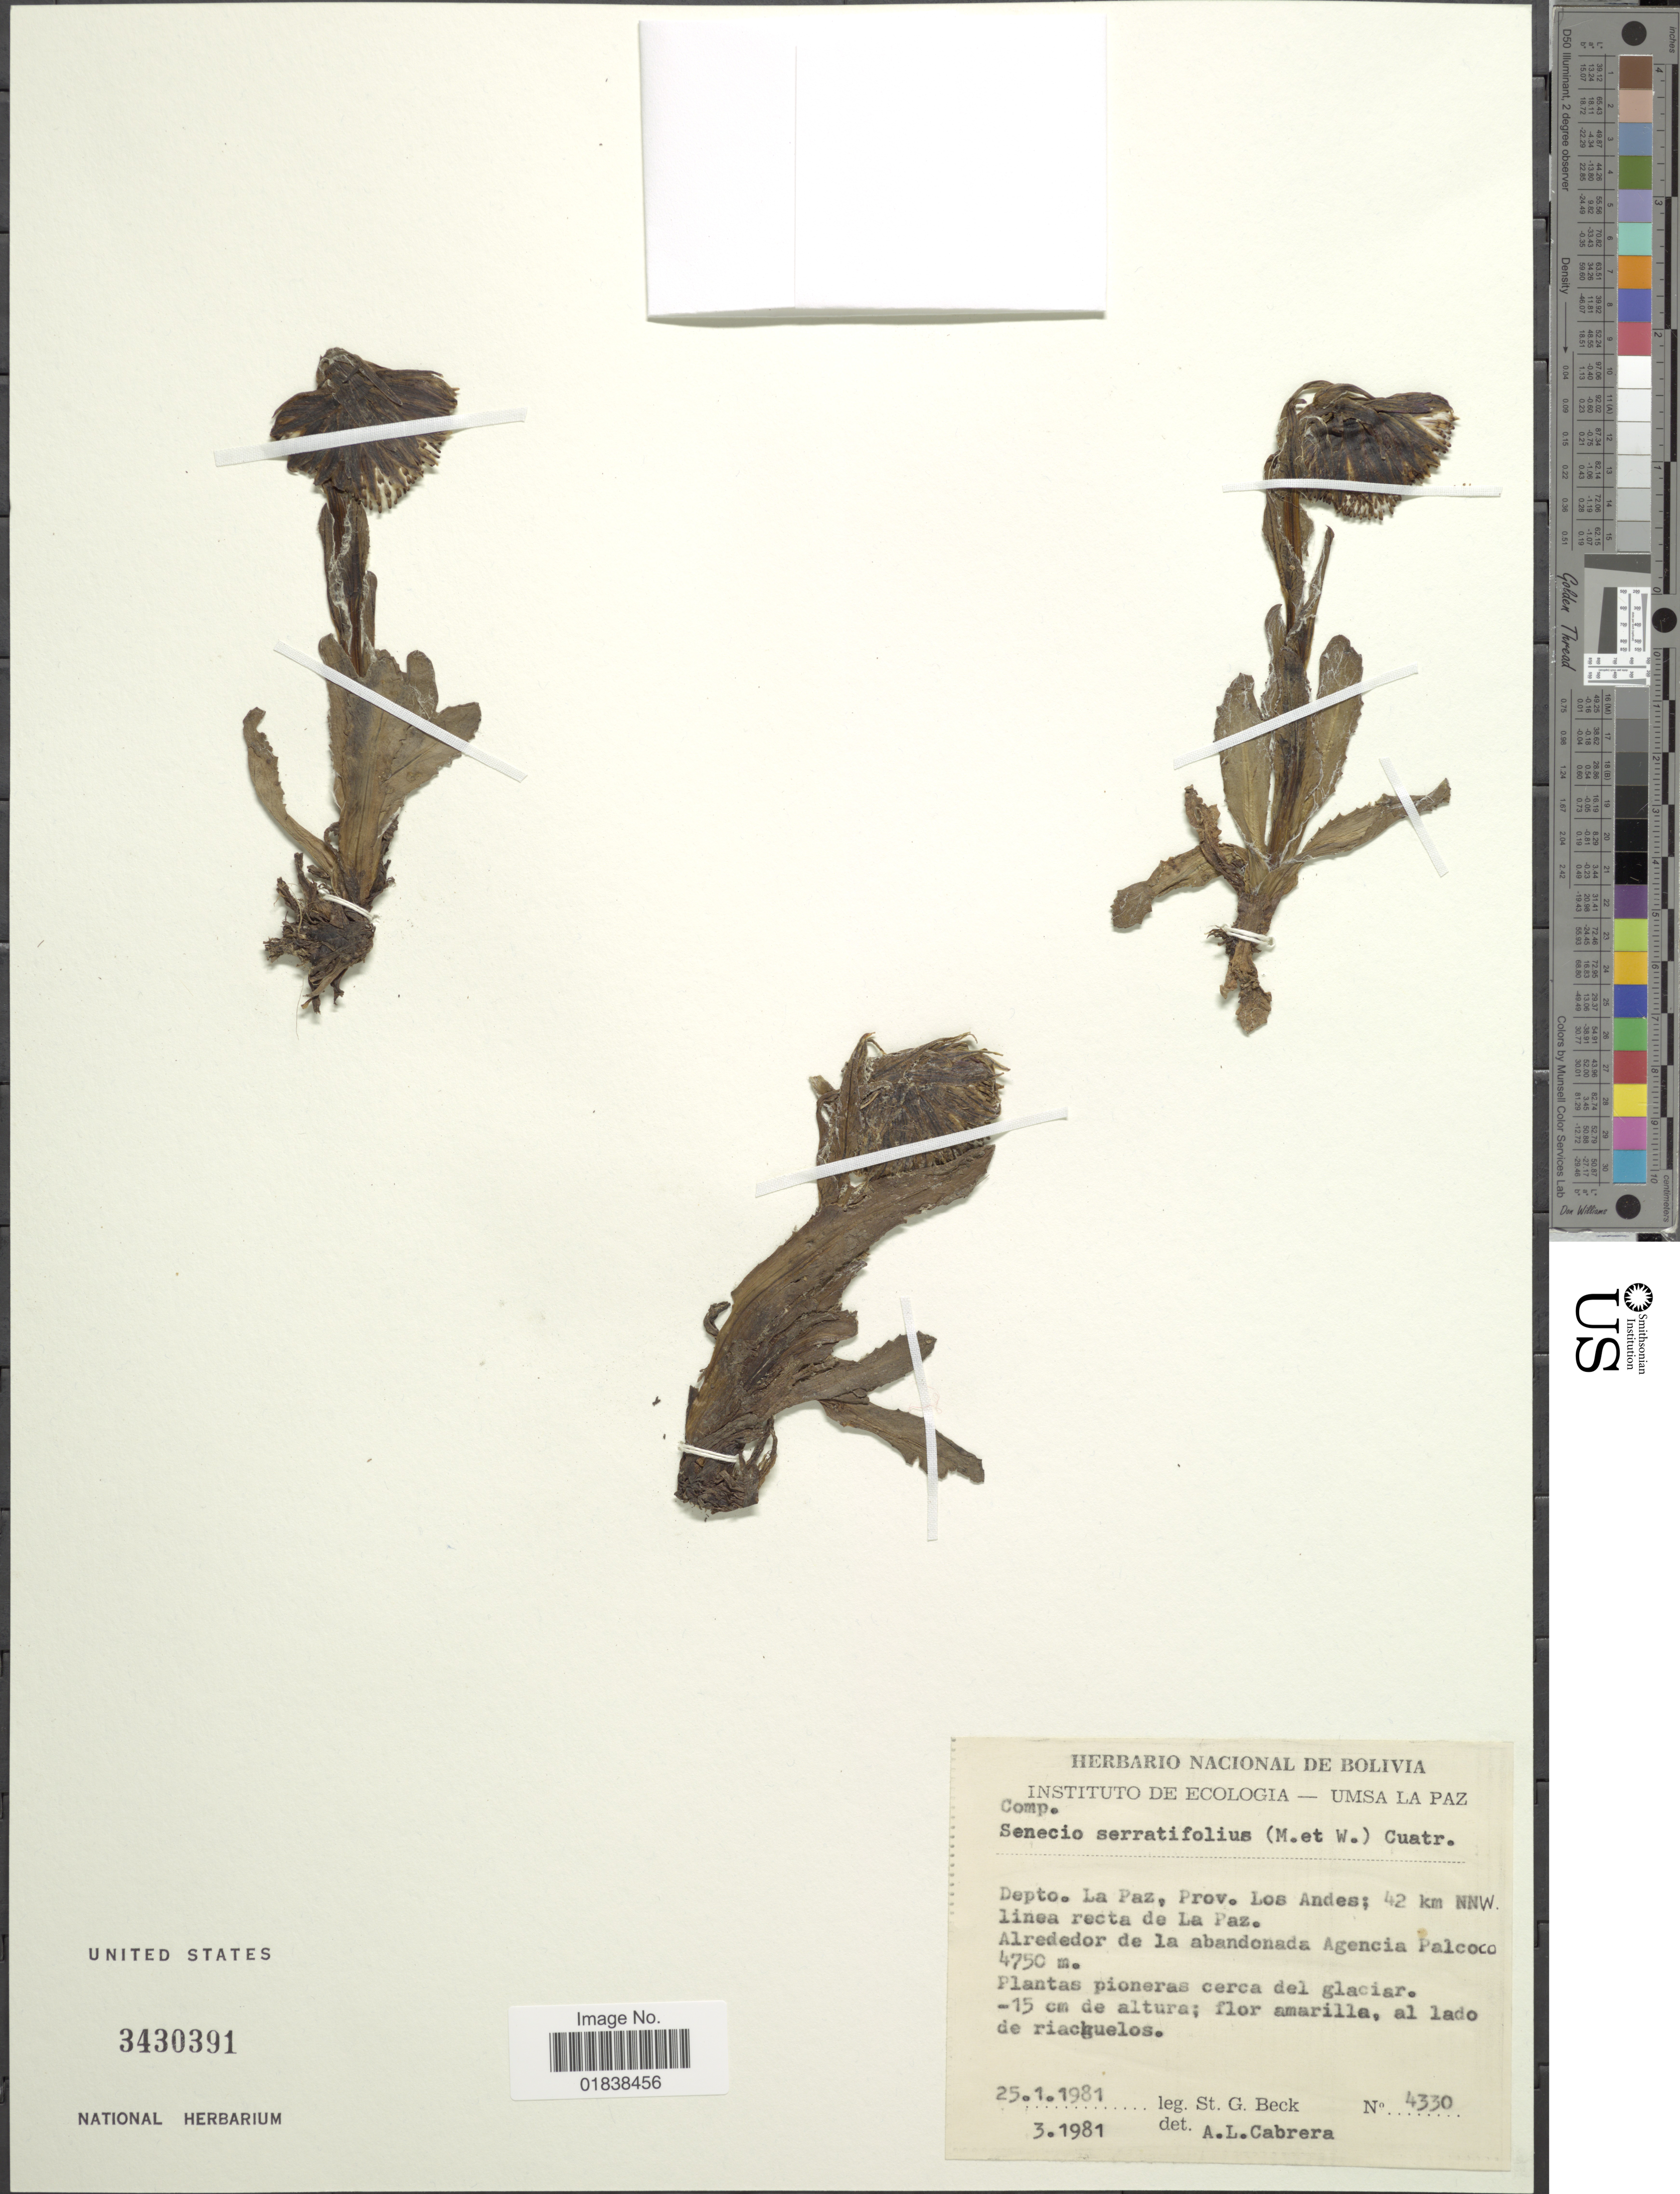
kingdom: Plantae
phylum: Tracheophyta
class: Magnoliopsida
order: Asterales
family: Asteraceae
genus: Senecio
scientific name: Senecio serratifolius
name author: (Meyen & Walp.) Cuatrec.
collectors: S. G. Beck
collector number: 4330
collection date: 1981-01-25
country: Bolivia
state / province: La Paz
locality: Prov. Los Andes, 42 km NNW linea recta dfe La Paz, alrededor de la abandonada Agencia Palcoco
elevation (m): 4750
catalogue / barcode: US 3430391